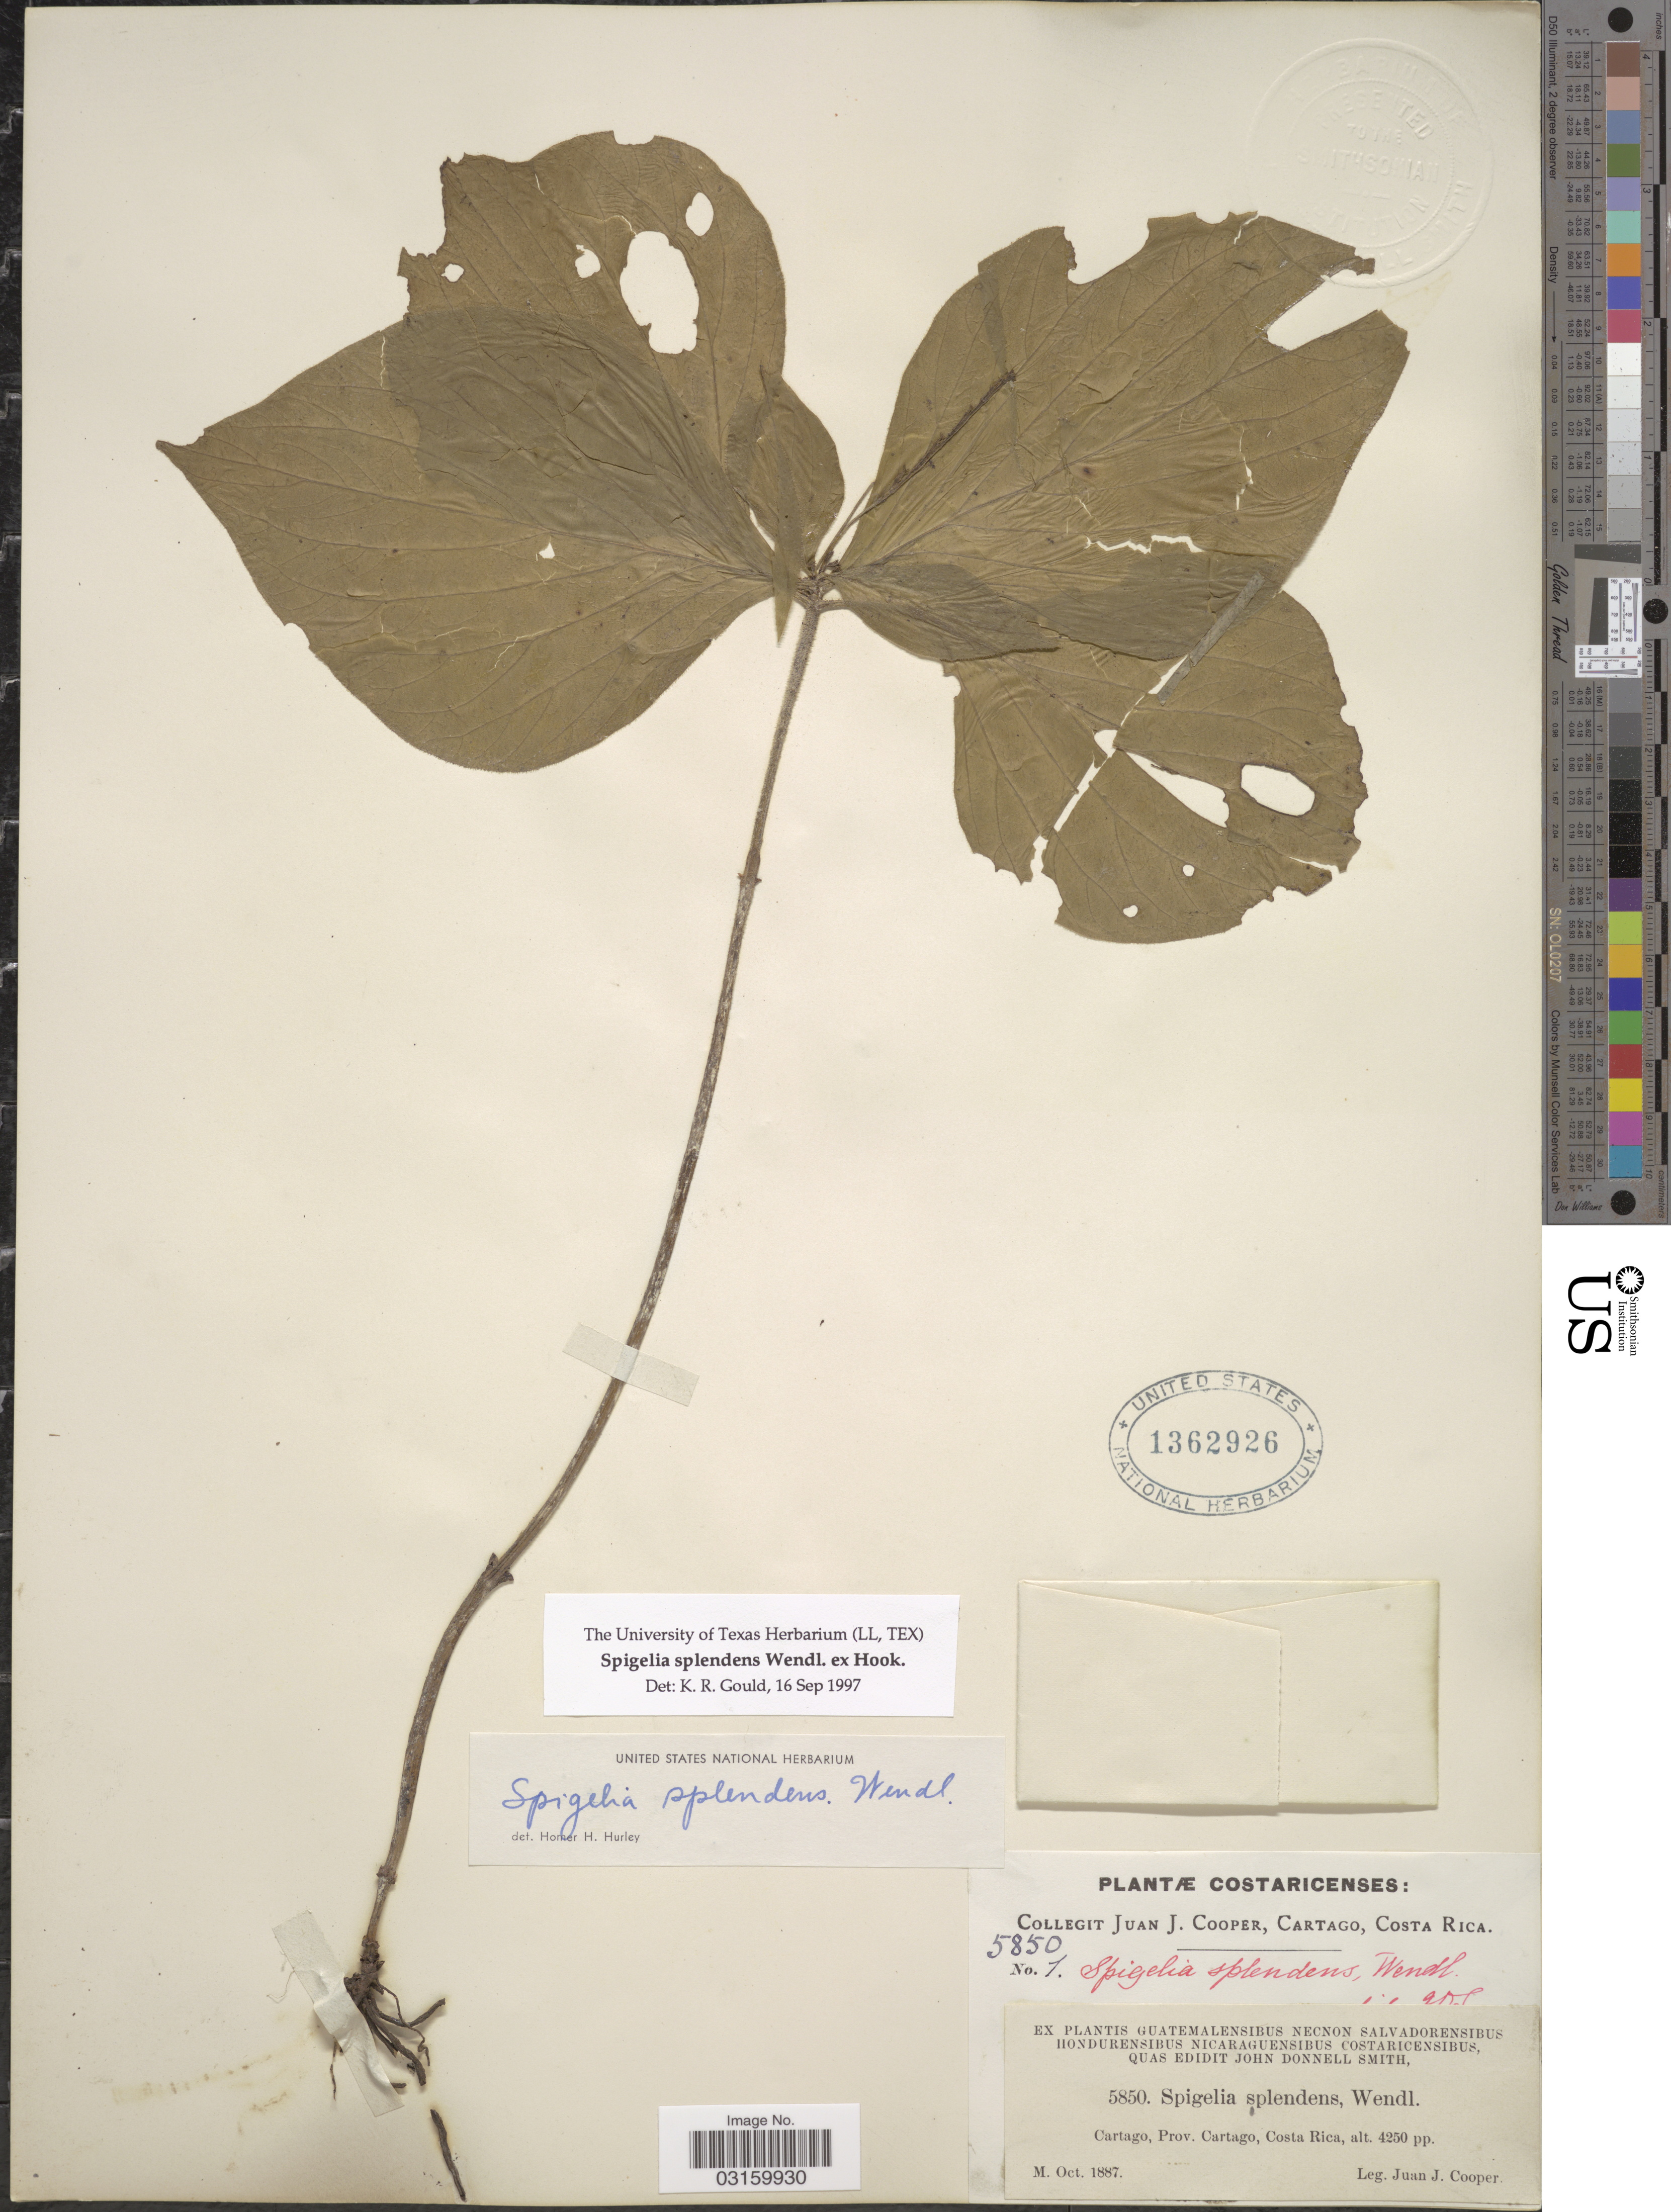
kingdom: Plantae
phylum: Tracheophyta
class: Magnoliopsida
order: Gentianales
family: Loganiaceae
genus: Spigelia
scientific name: Spigelia splendens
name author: H. Wendl. ex Hook.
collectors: J. J. Cooper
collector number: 5850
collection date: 1887-10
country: Costa Rica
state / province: Cartago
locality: Cartago, Prov. Cartago.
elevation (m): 1295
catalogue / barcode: US 1362926